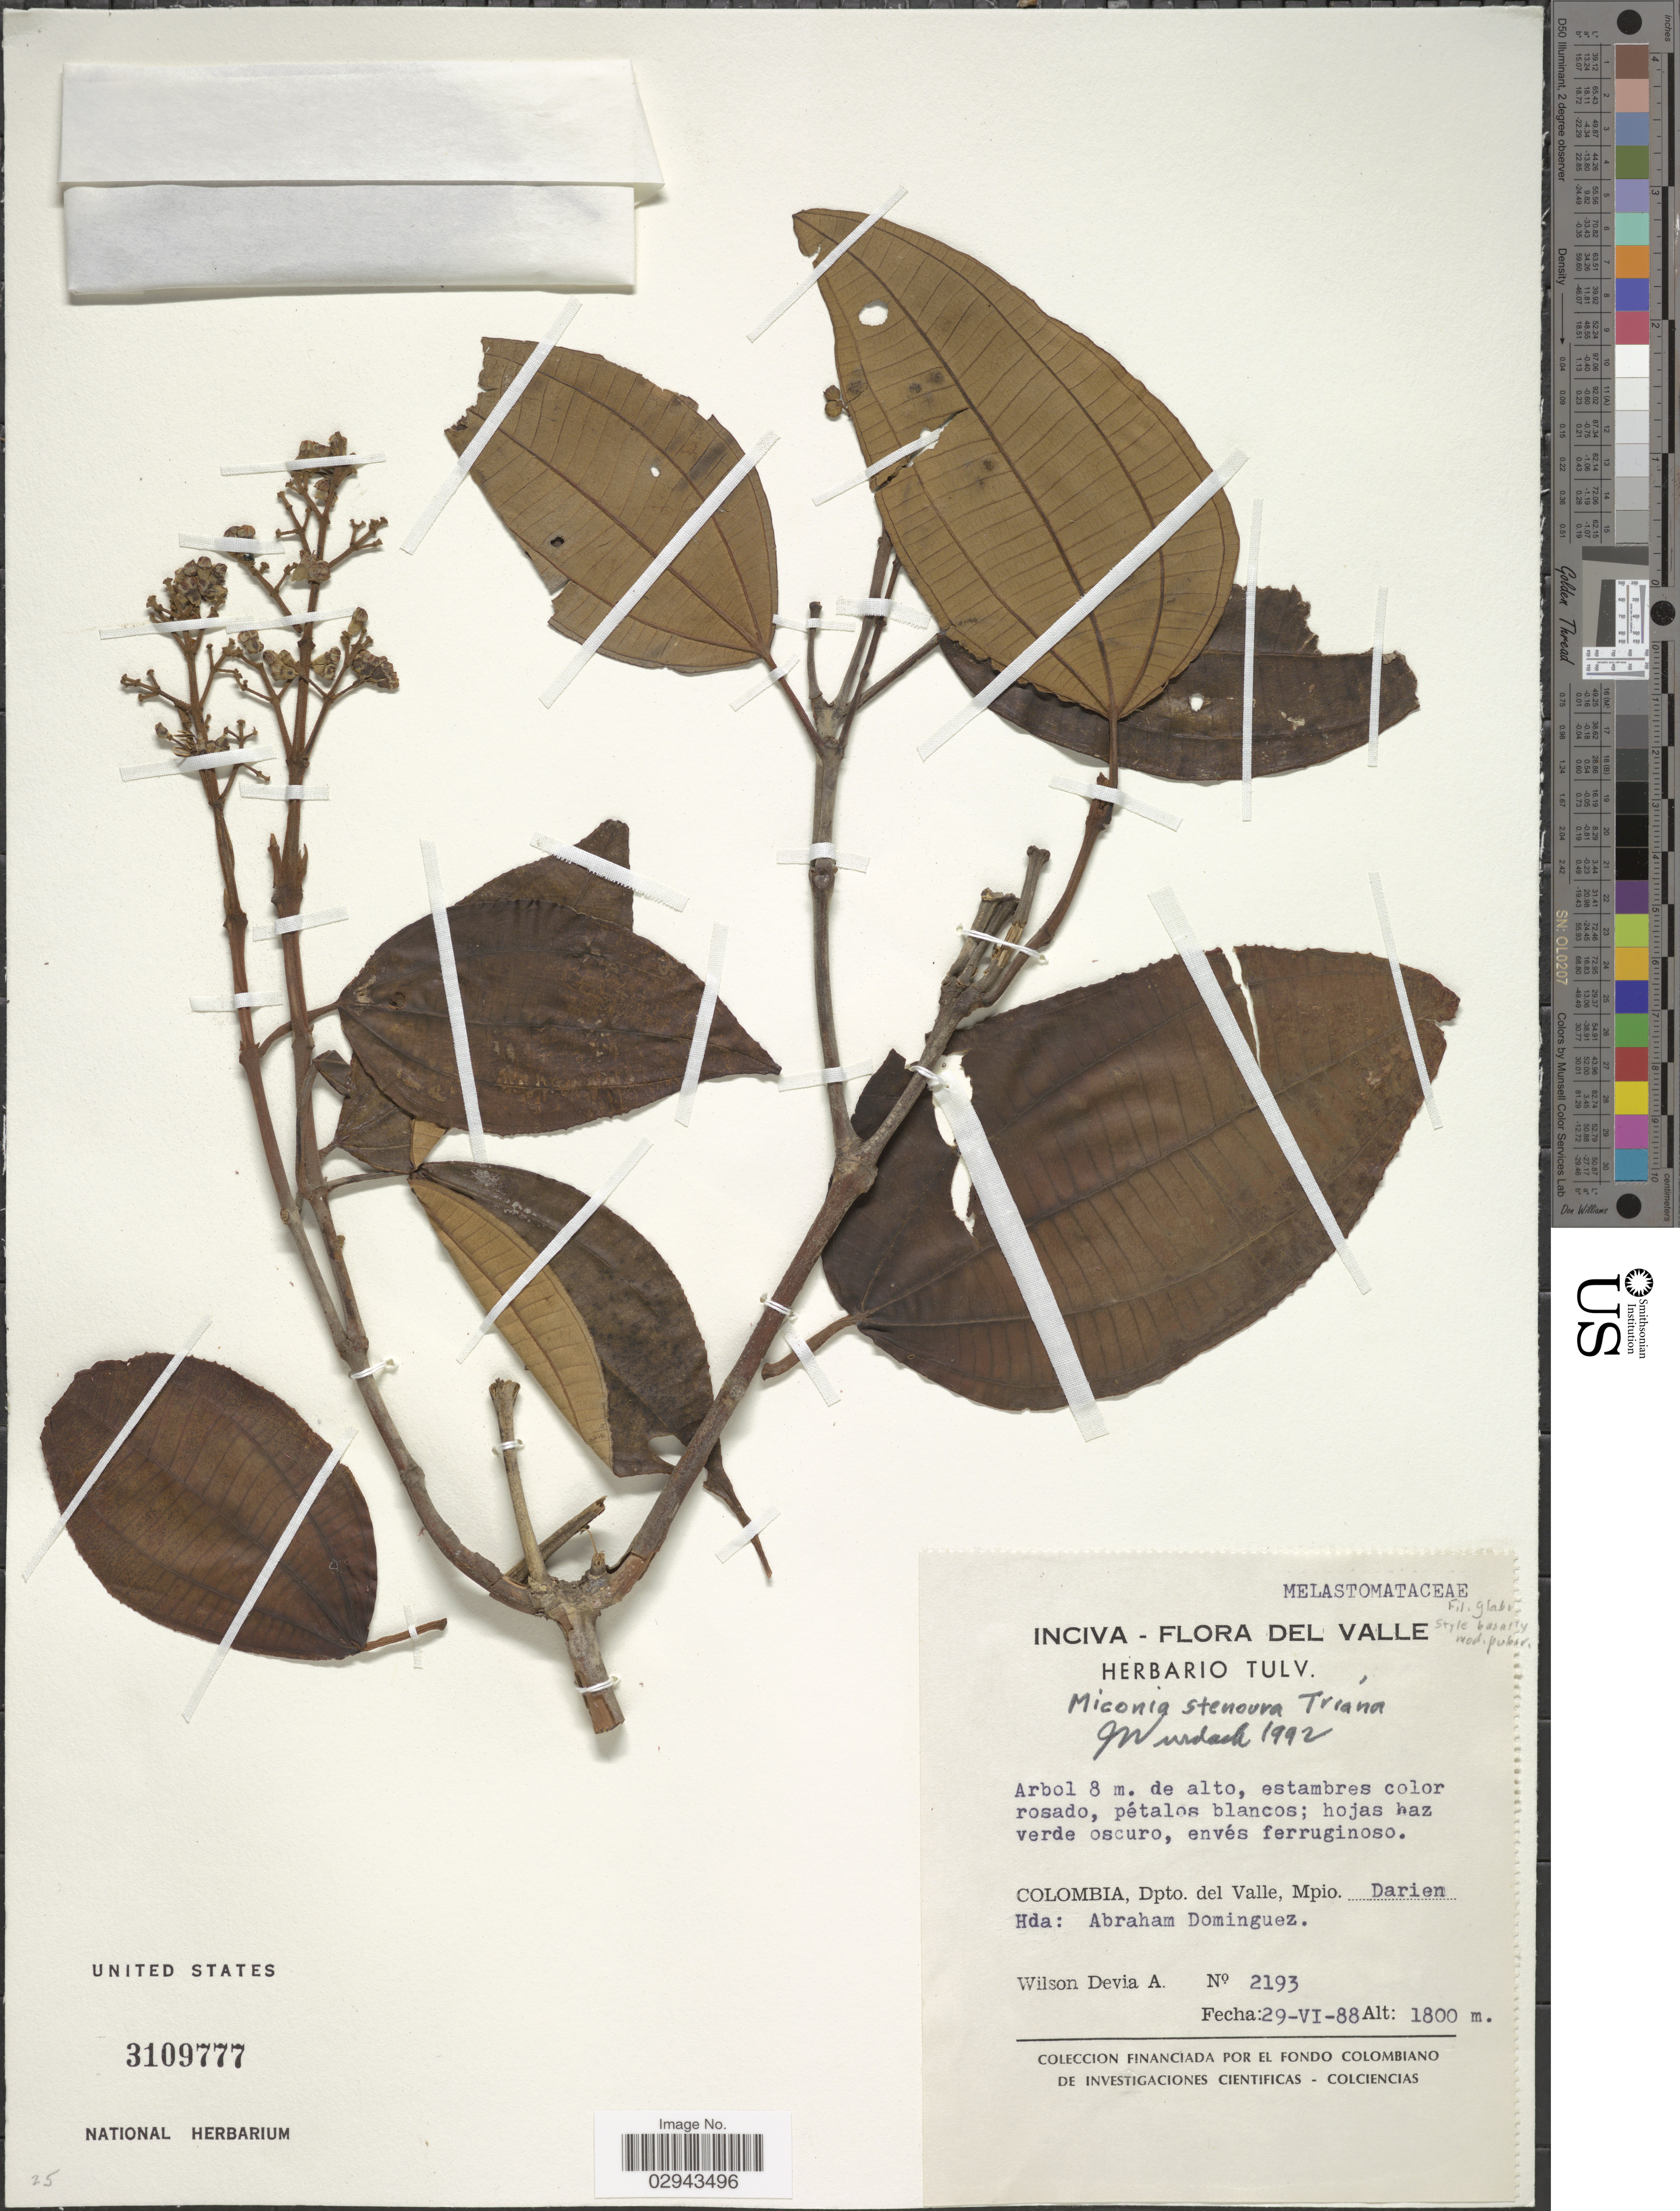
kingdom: Plantae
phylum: Tracheophyta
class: Magnoliopsida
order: Myrtales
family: Melastomataceae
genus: Miconia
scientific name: Miconia stenoura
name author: Triana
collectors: W. Devia A.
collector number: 2193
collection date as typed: Transcribed d/m/y: 29/6/88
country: Colombia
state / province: Valle del Cauca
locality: Dpto. del Valle, Mpio. Darien. Hda: Abraham Domiguez.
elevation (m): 1800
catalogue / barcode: US 3109777